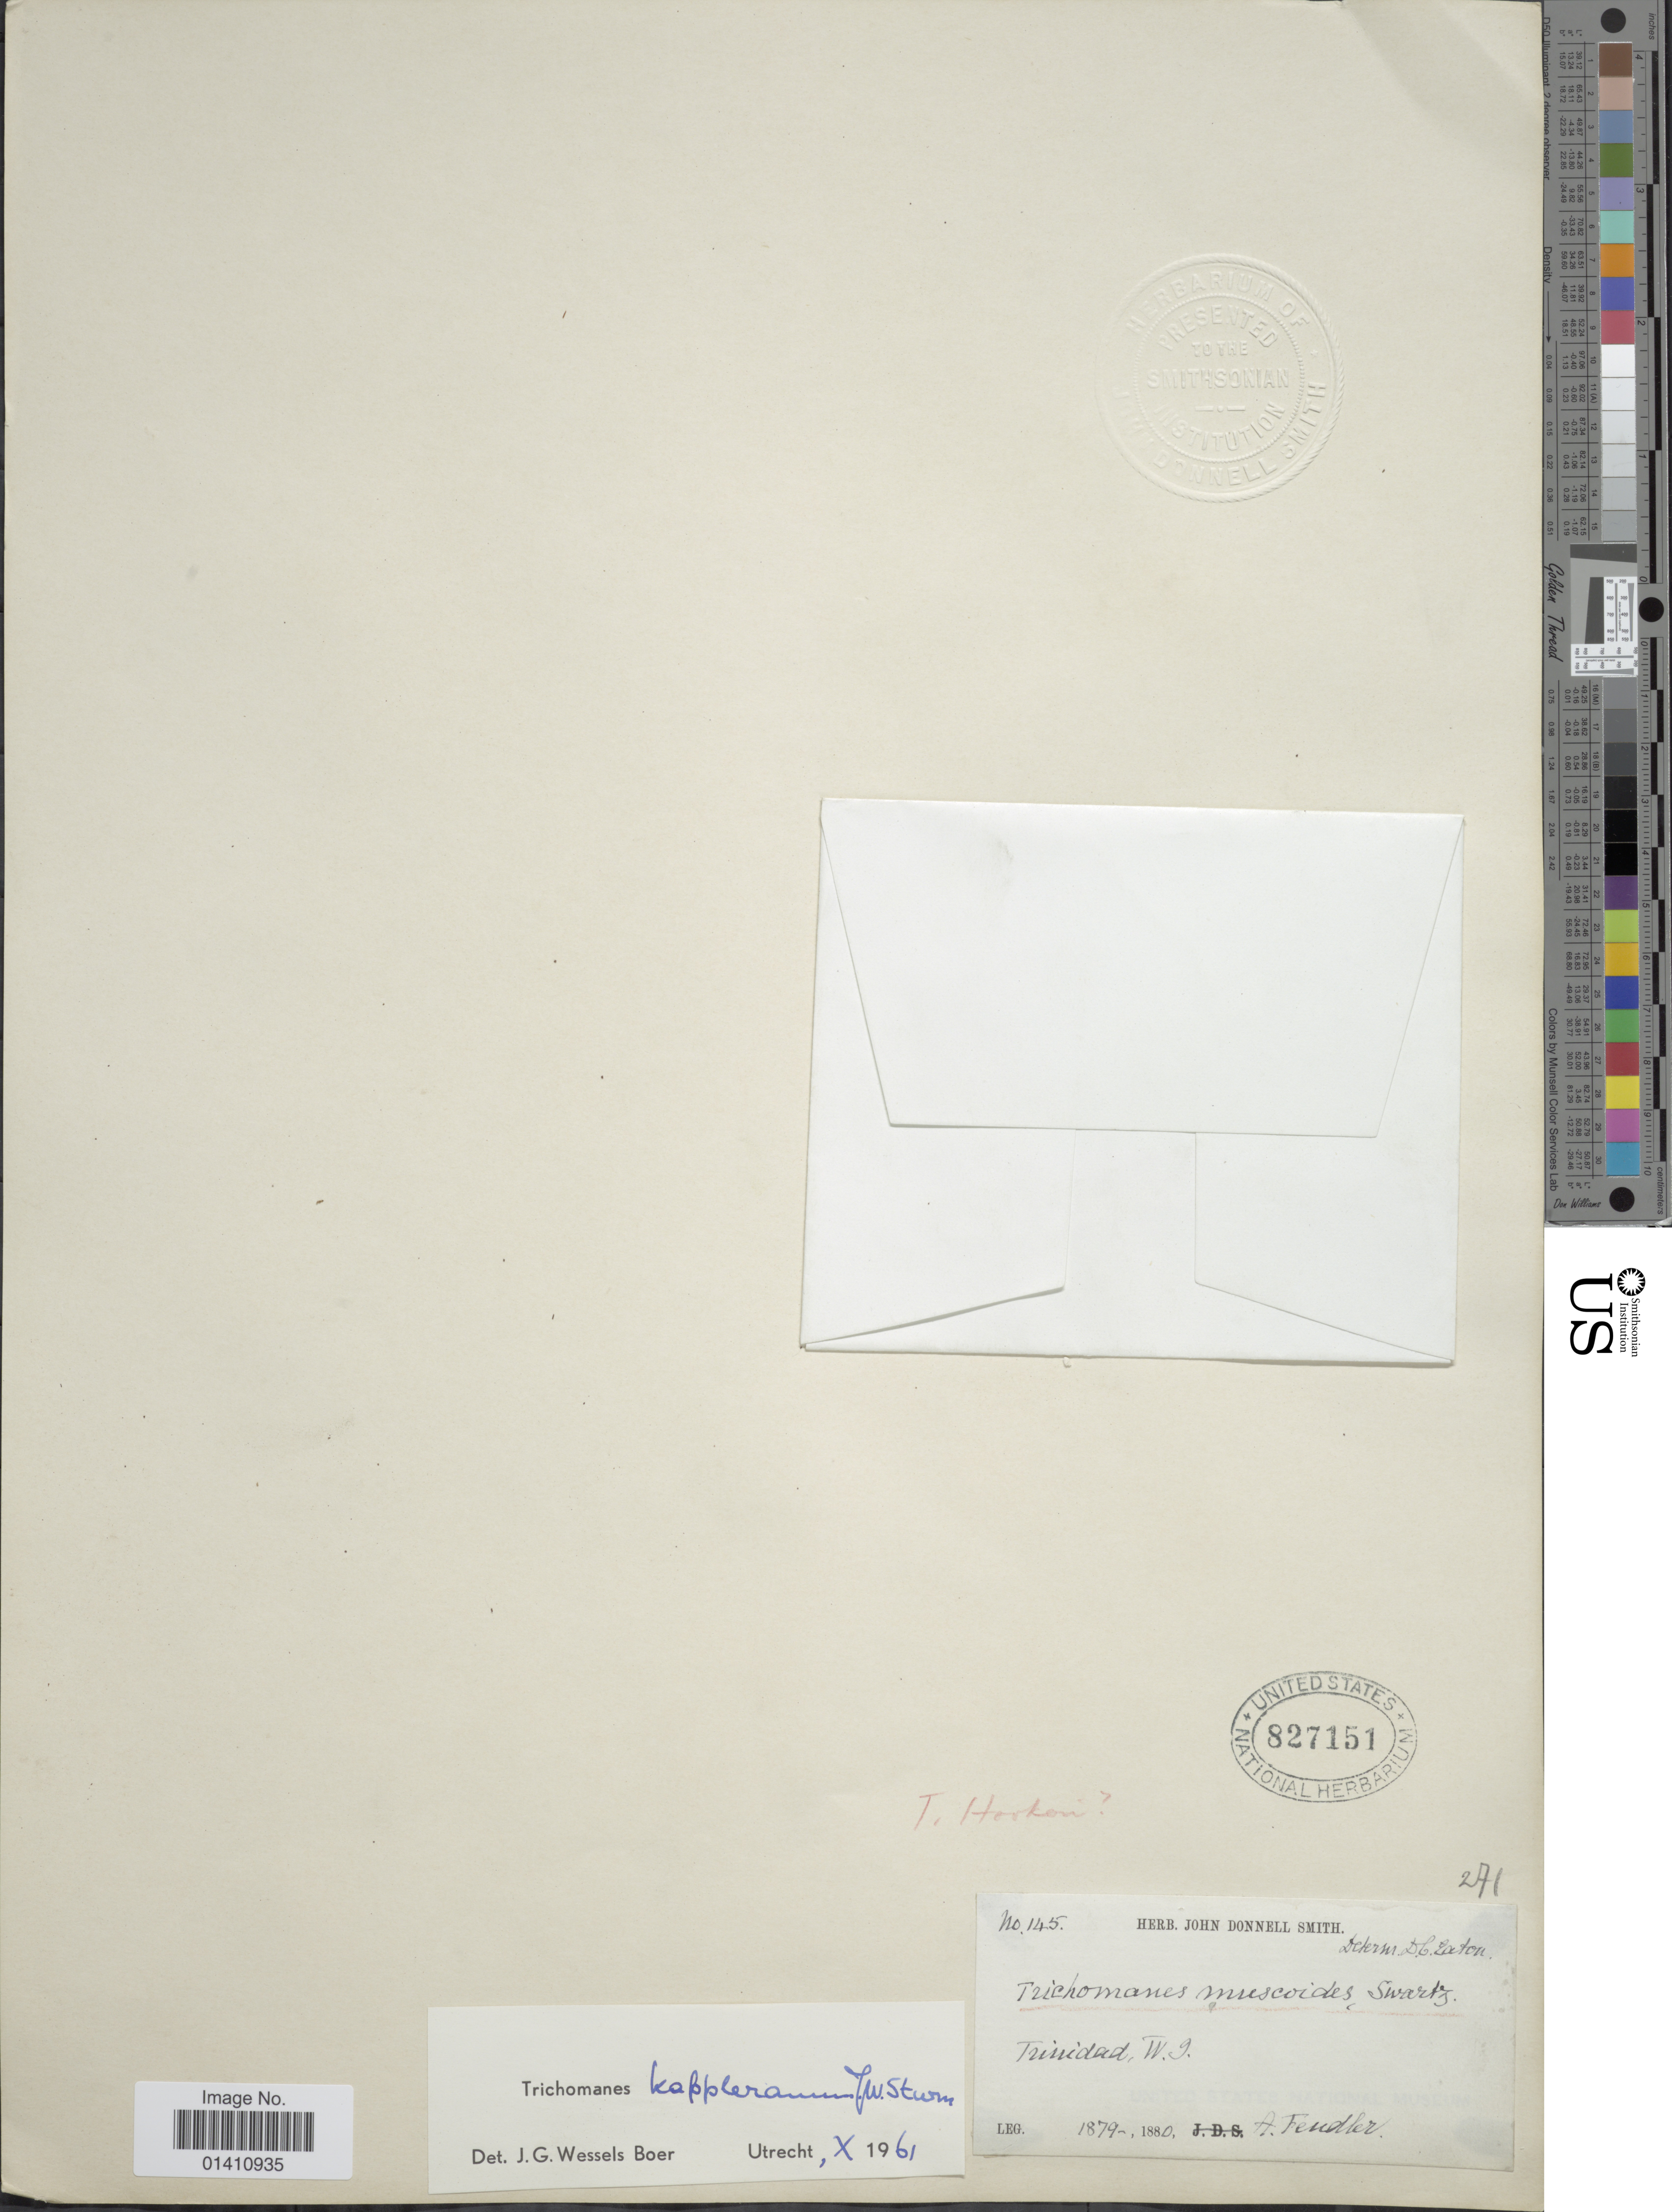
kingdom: Plantae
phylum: Tracheophyta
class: Polypodiopsida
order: Hymenophyllales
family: Hymenophyllaceae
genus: Didymoglossum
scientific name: Didymoglossum kapplerianum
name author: (Sturm) Ebihara & Dubuisson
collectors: A. Fendler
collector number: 145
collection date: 1879/1880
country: Trinidad and Tobago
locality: Trinidad, W.I.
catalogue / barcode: US 827151